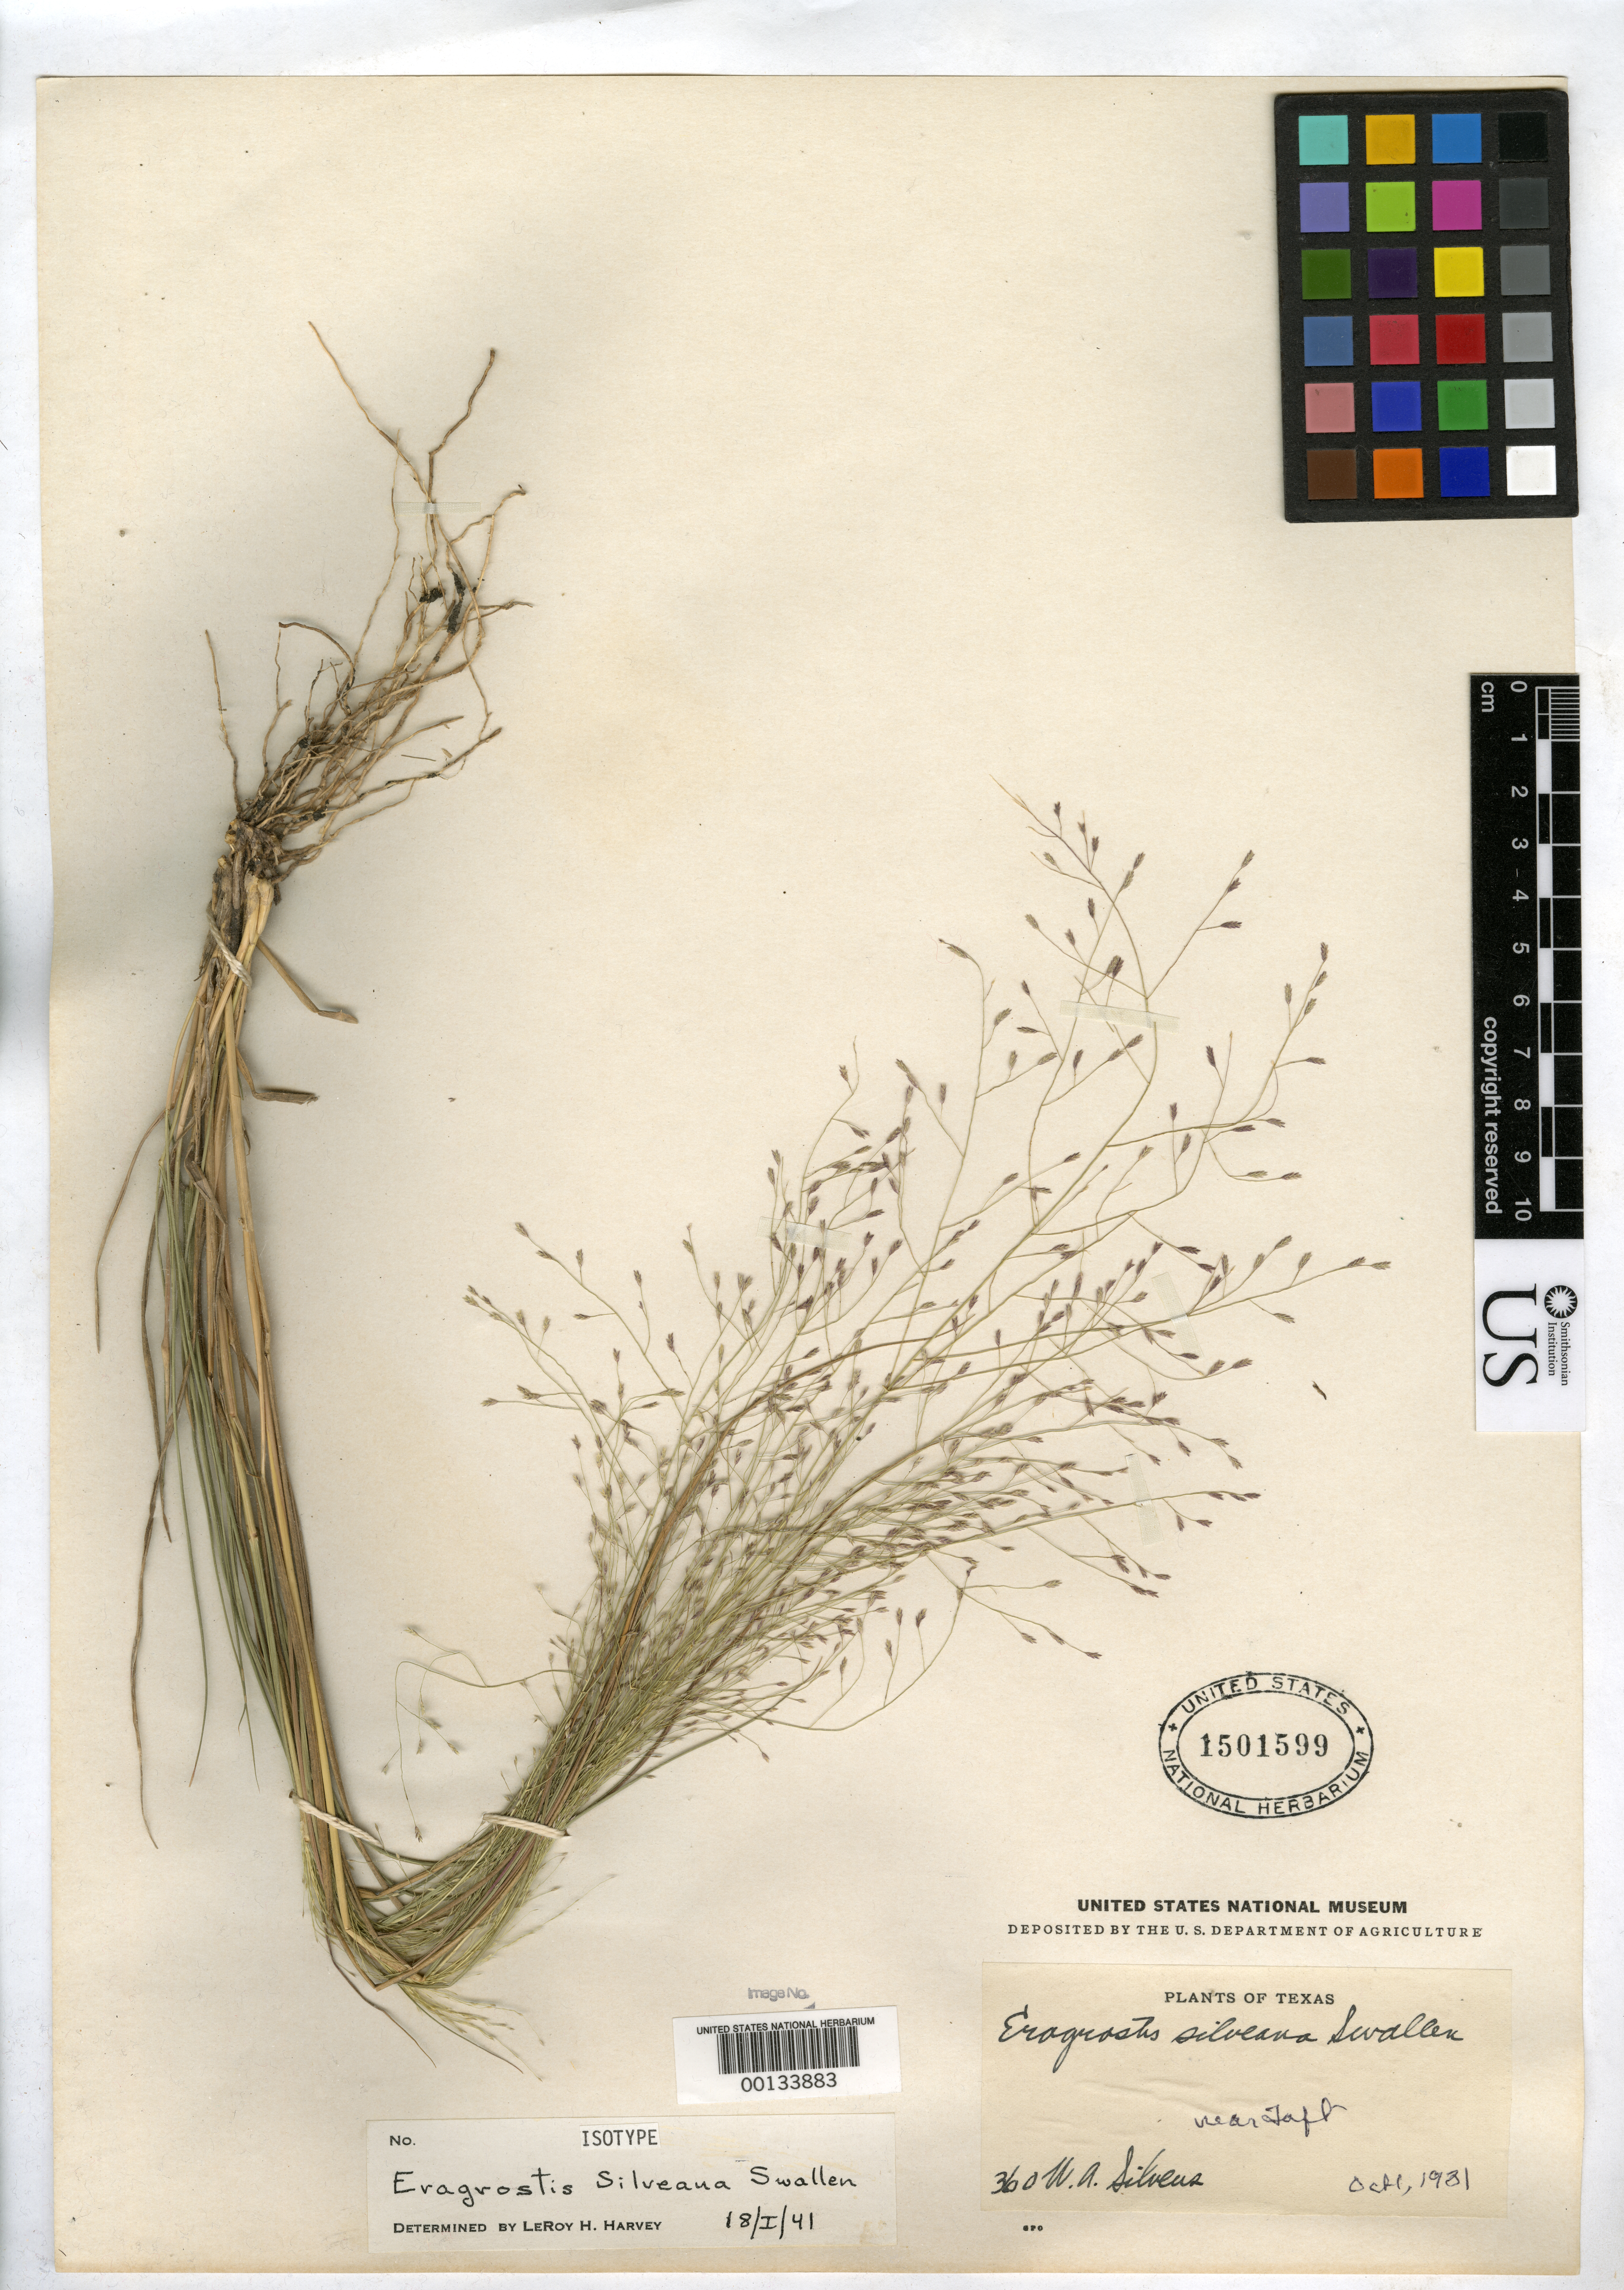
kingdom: Plantae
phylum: Tracheophyta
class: Liliopsida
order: Poales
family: Poaceae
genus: Eragrostis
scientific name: Eragrostis silveana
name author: Swallen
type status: Isotype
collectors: W. Silveus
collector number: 360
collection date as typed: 01 Oct 1931 to 31 Oct 1931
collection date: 1931-10-01/1931-10-31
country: United States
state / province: Texas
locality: San Antonio, near Taft, Texas S along R.R. right of way.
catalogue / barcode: US 1501599